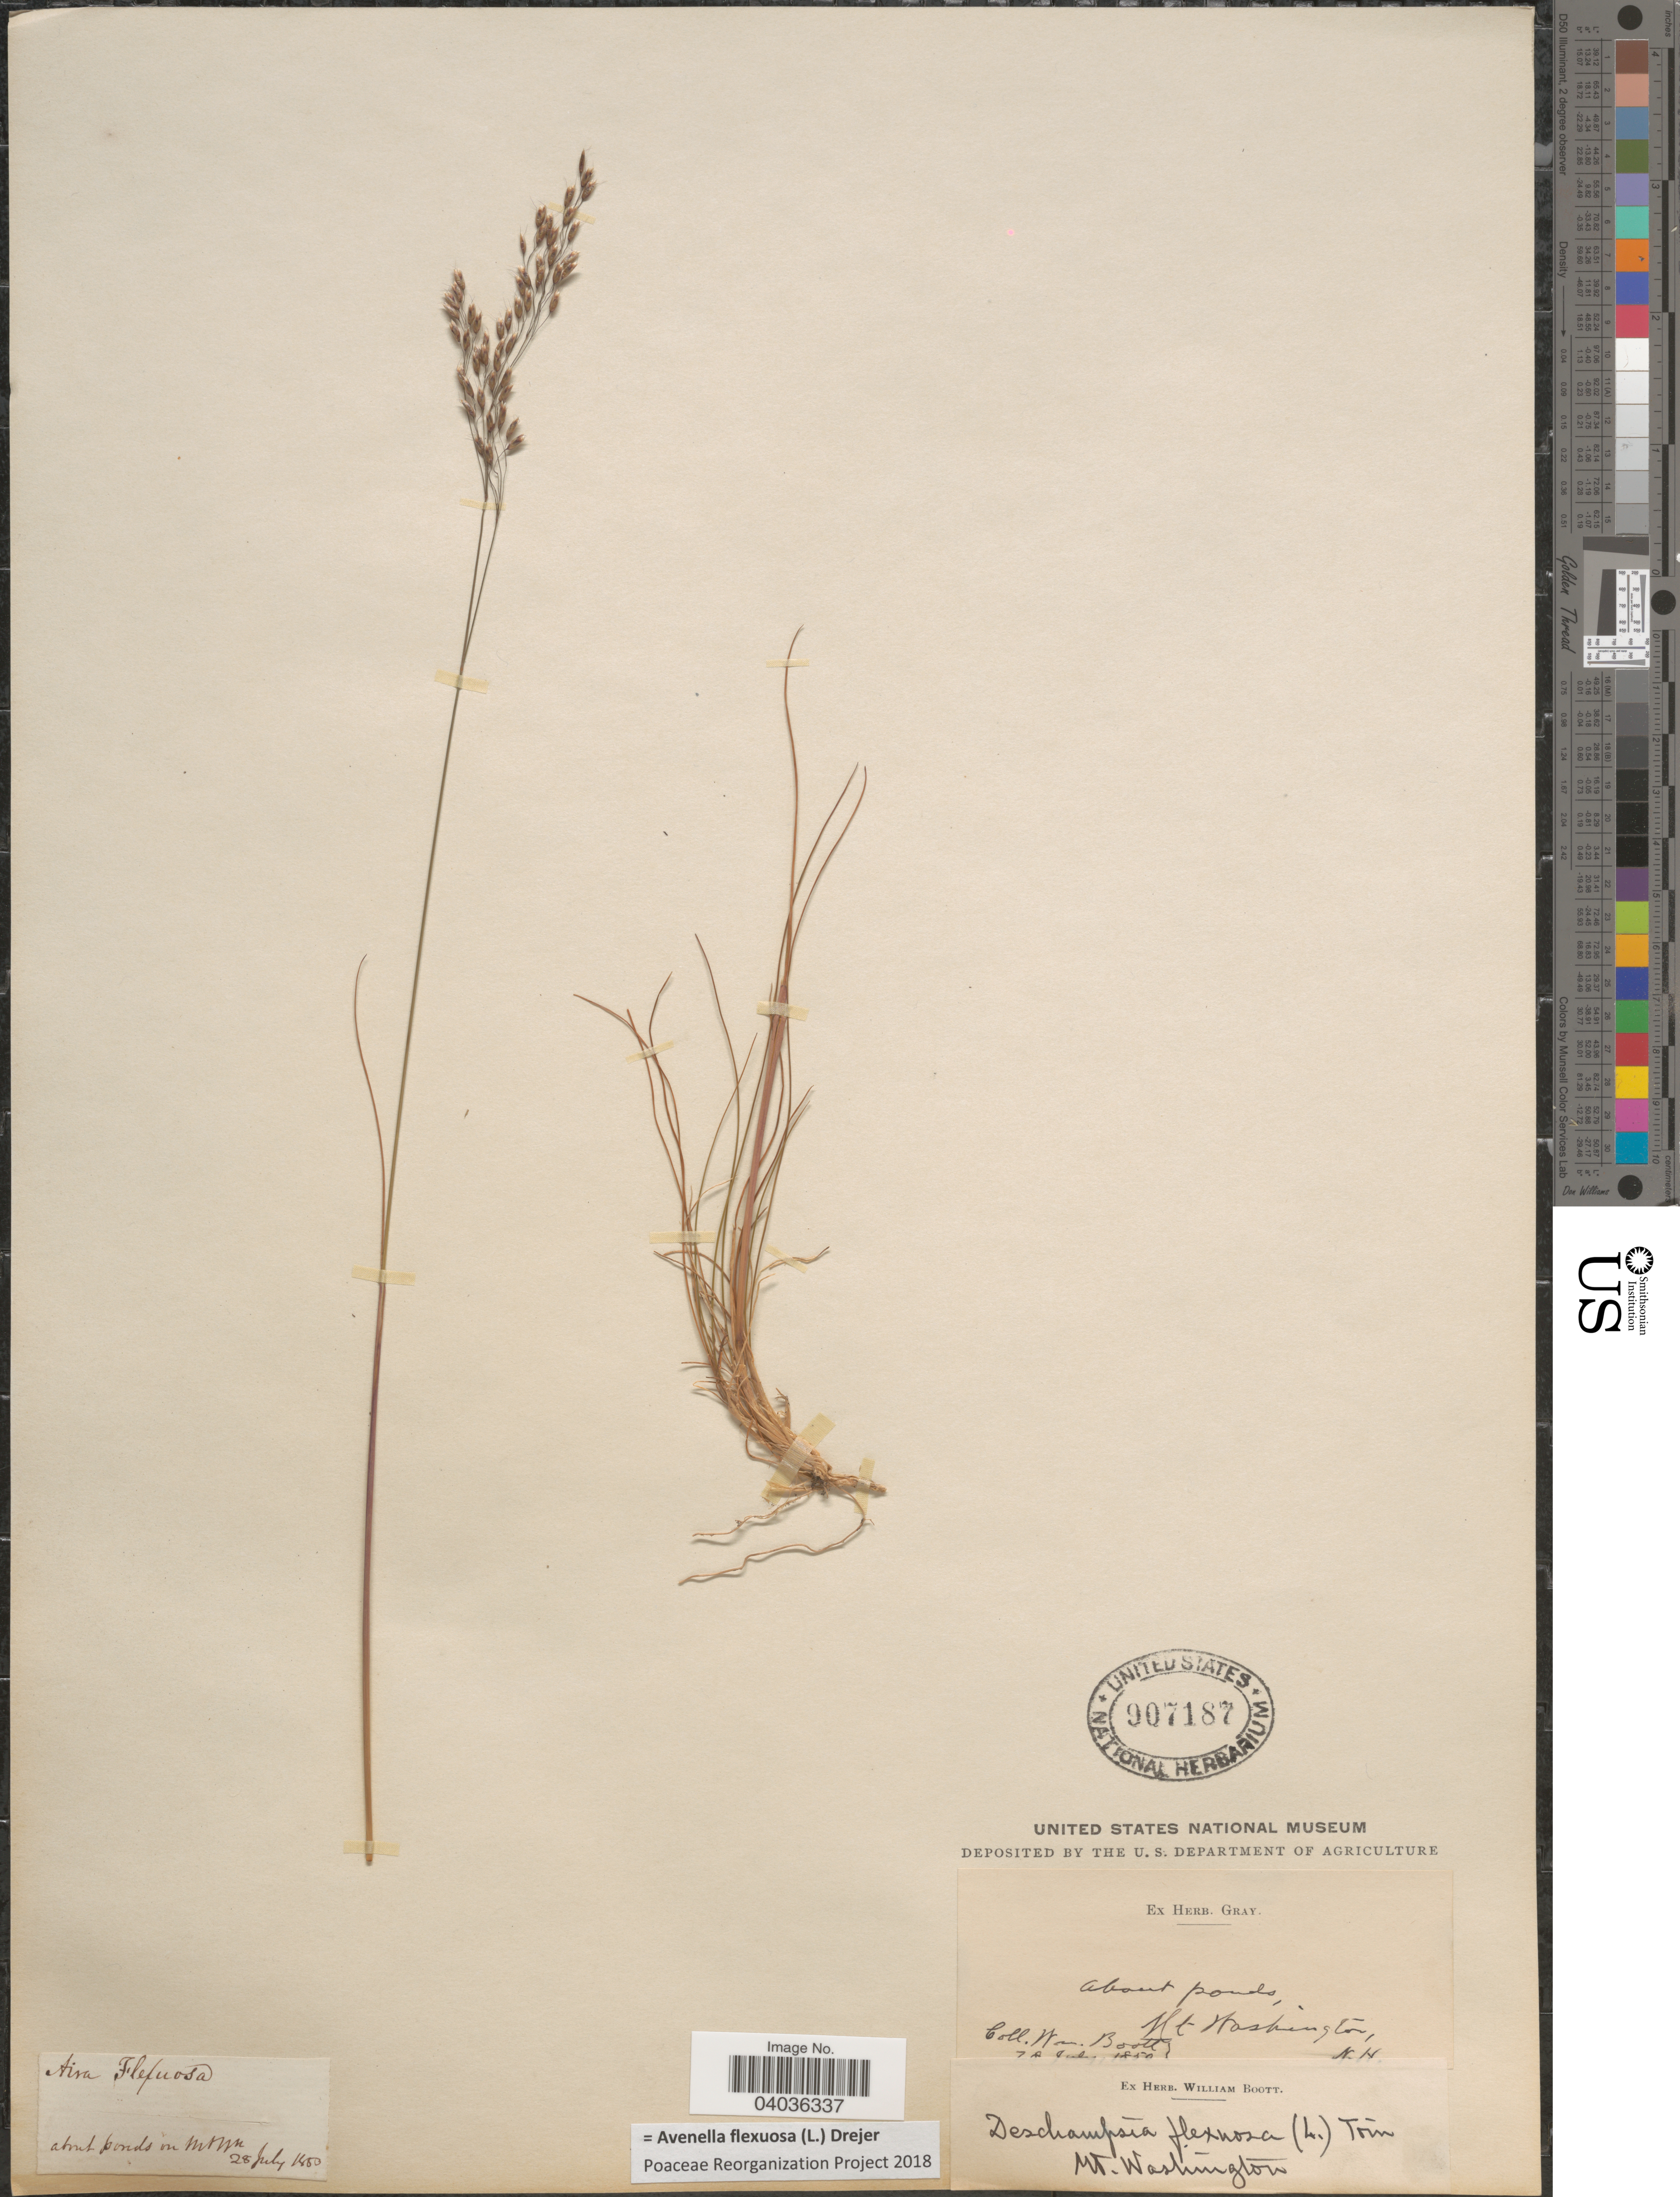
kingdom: Plantae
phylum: Tracheophyta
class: Liliopsida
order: Poales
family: Poaceae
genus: Avenella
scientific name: Avenella flexuosa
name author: (L.) Drejer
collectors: W. Boott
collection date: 1850-07-28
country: United States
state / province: New Hampshire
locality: Mt. Washington.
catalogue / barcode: US 907187